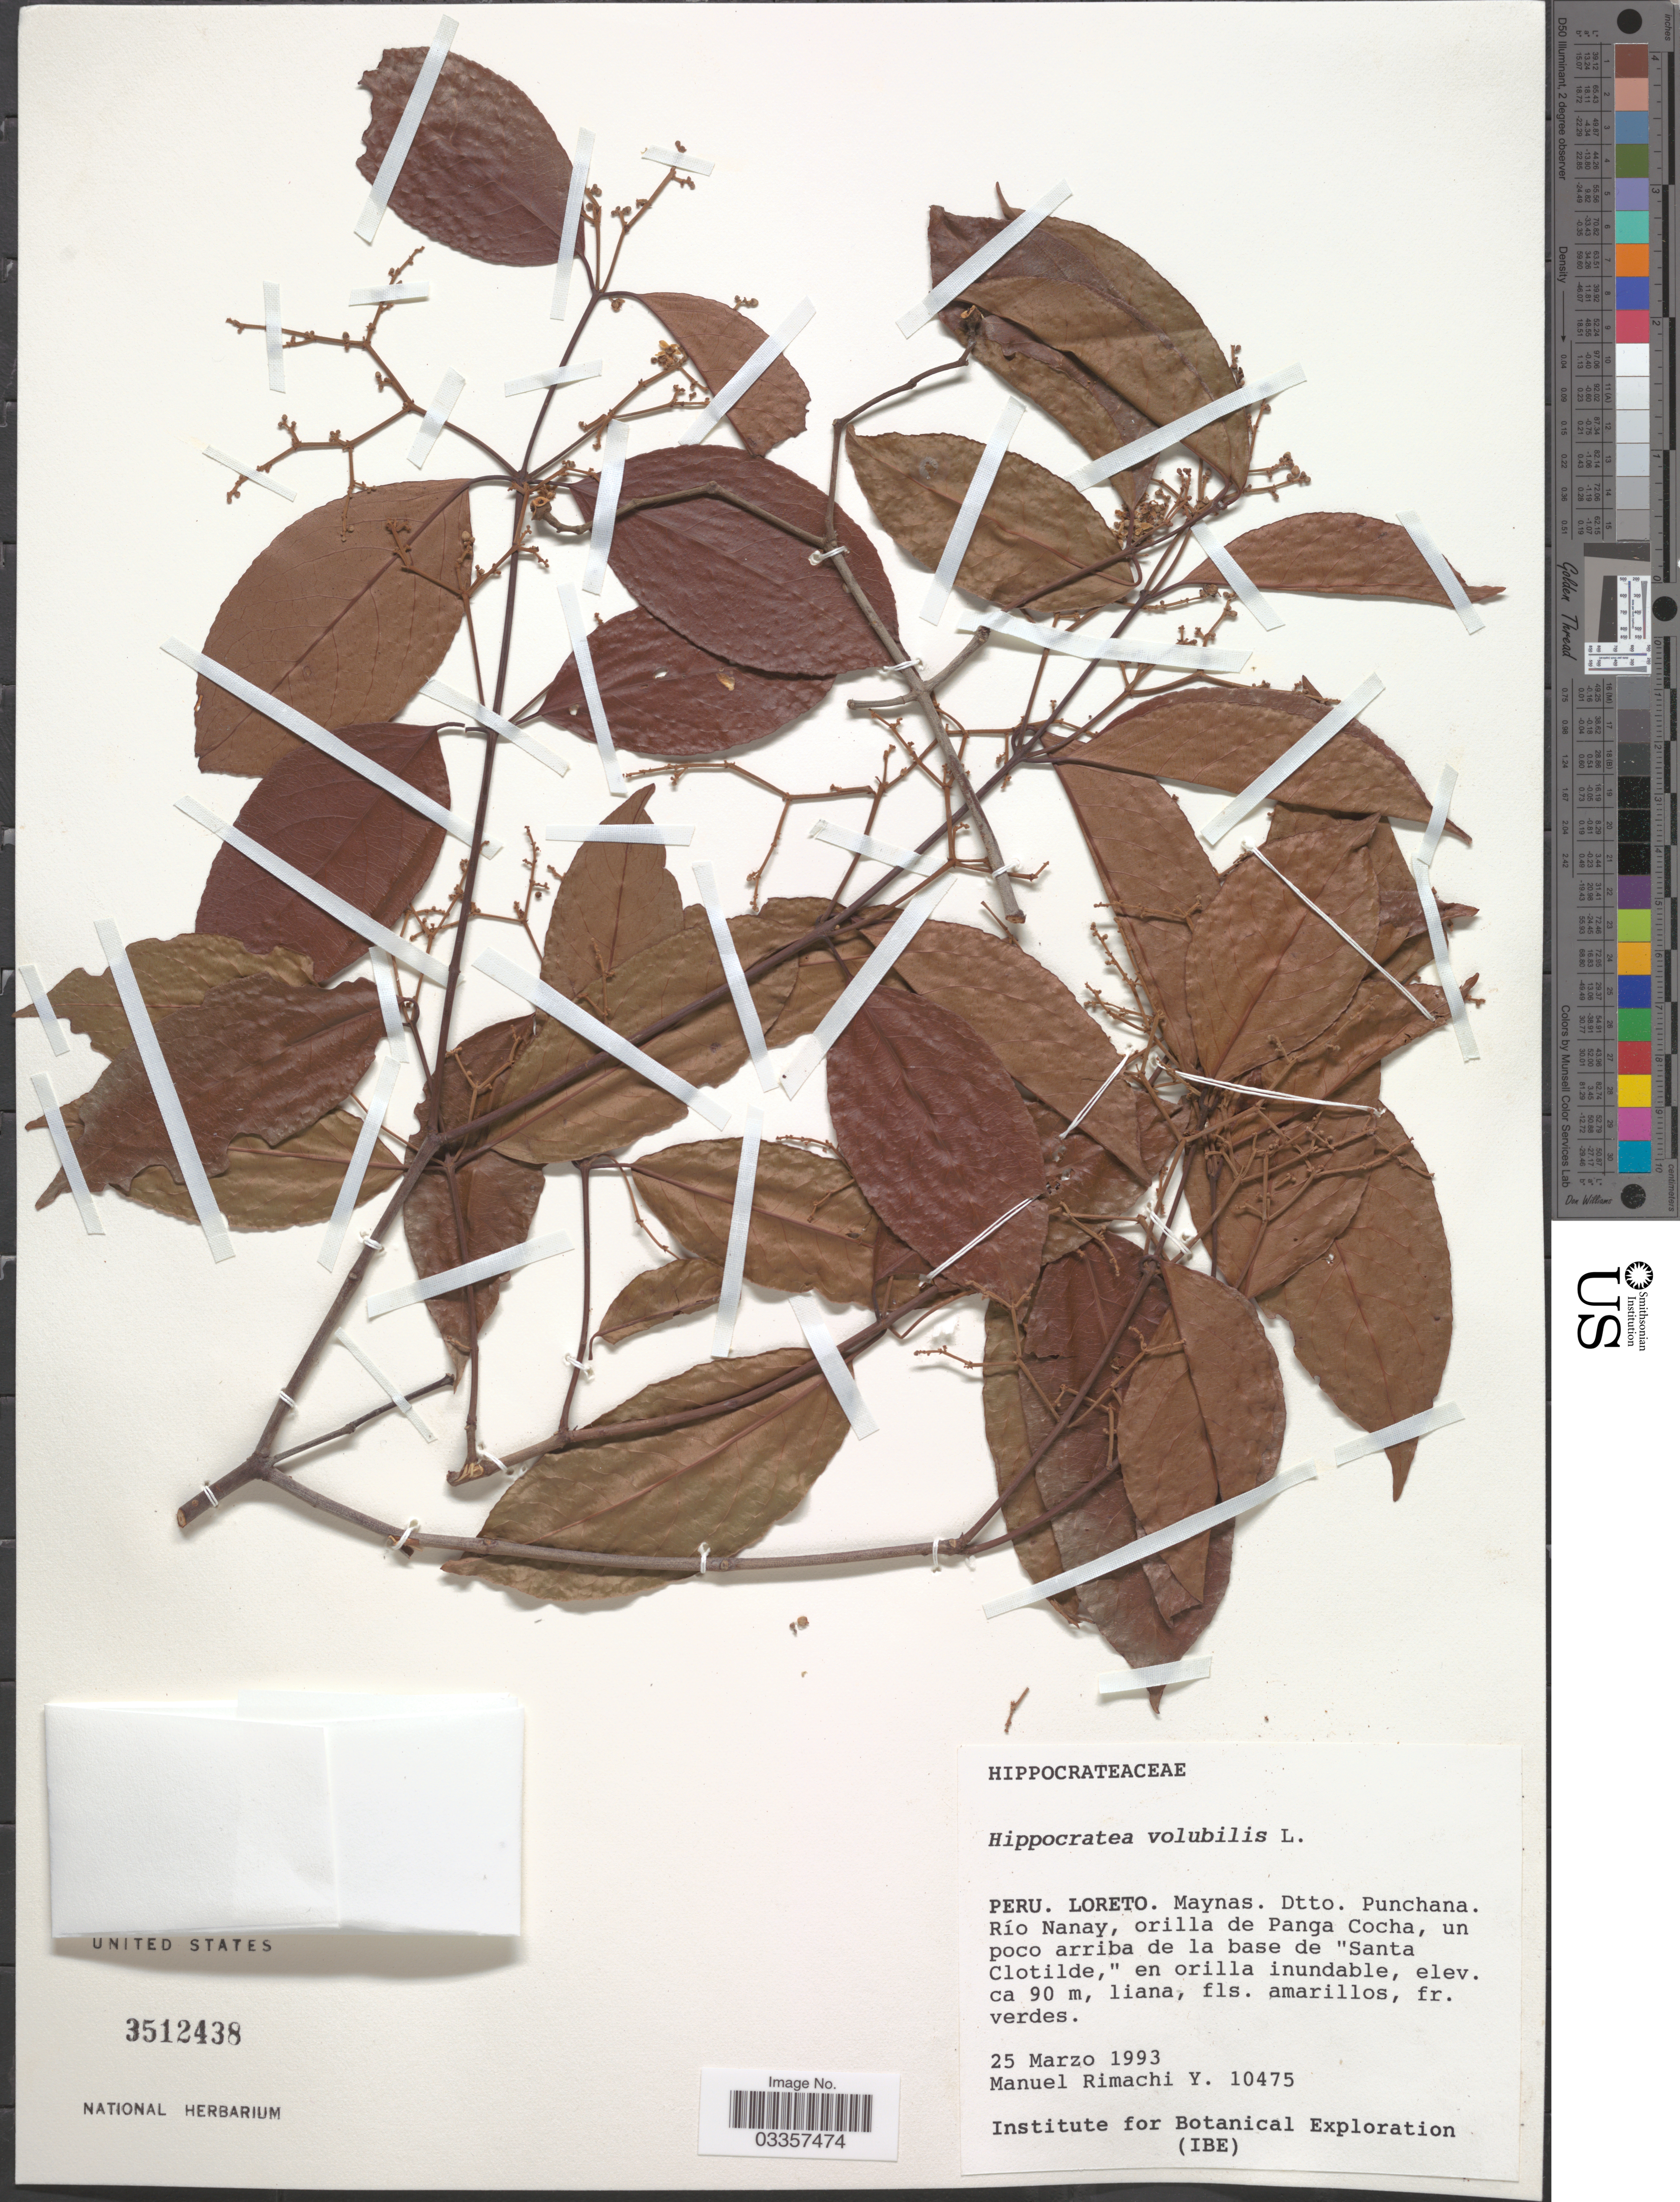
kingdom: Plantae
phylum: Tracheophyta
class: Magnoliopsida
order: Celastrales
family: Celastraceae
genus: Hippocratea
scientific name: Hippocratea volubilis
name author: L.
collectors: M. Rimachi Y.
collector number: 10475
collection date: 1993-03-25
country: Peru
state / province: Loreto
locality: Maynas. Dtto. Punchana. Río Nanay, orilla de Panga Cocha, un poco arriba de la base de "Santa Clotilde".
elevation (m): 90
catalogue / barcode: US 3512438